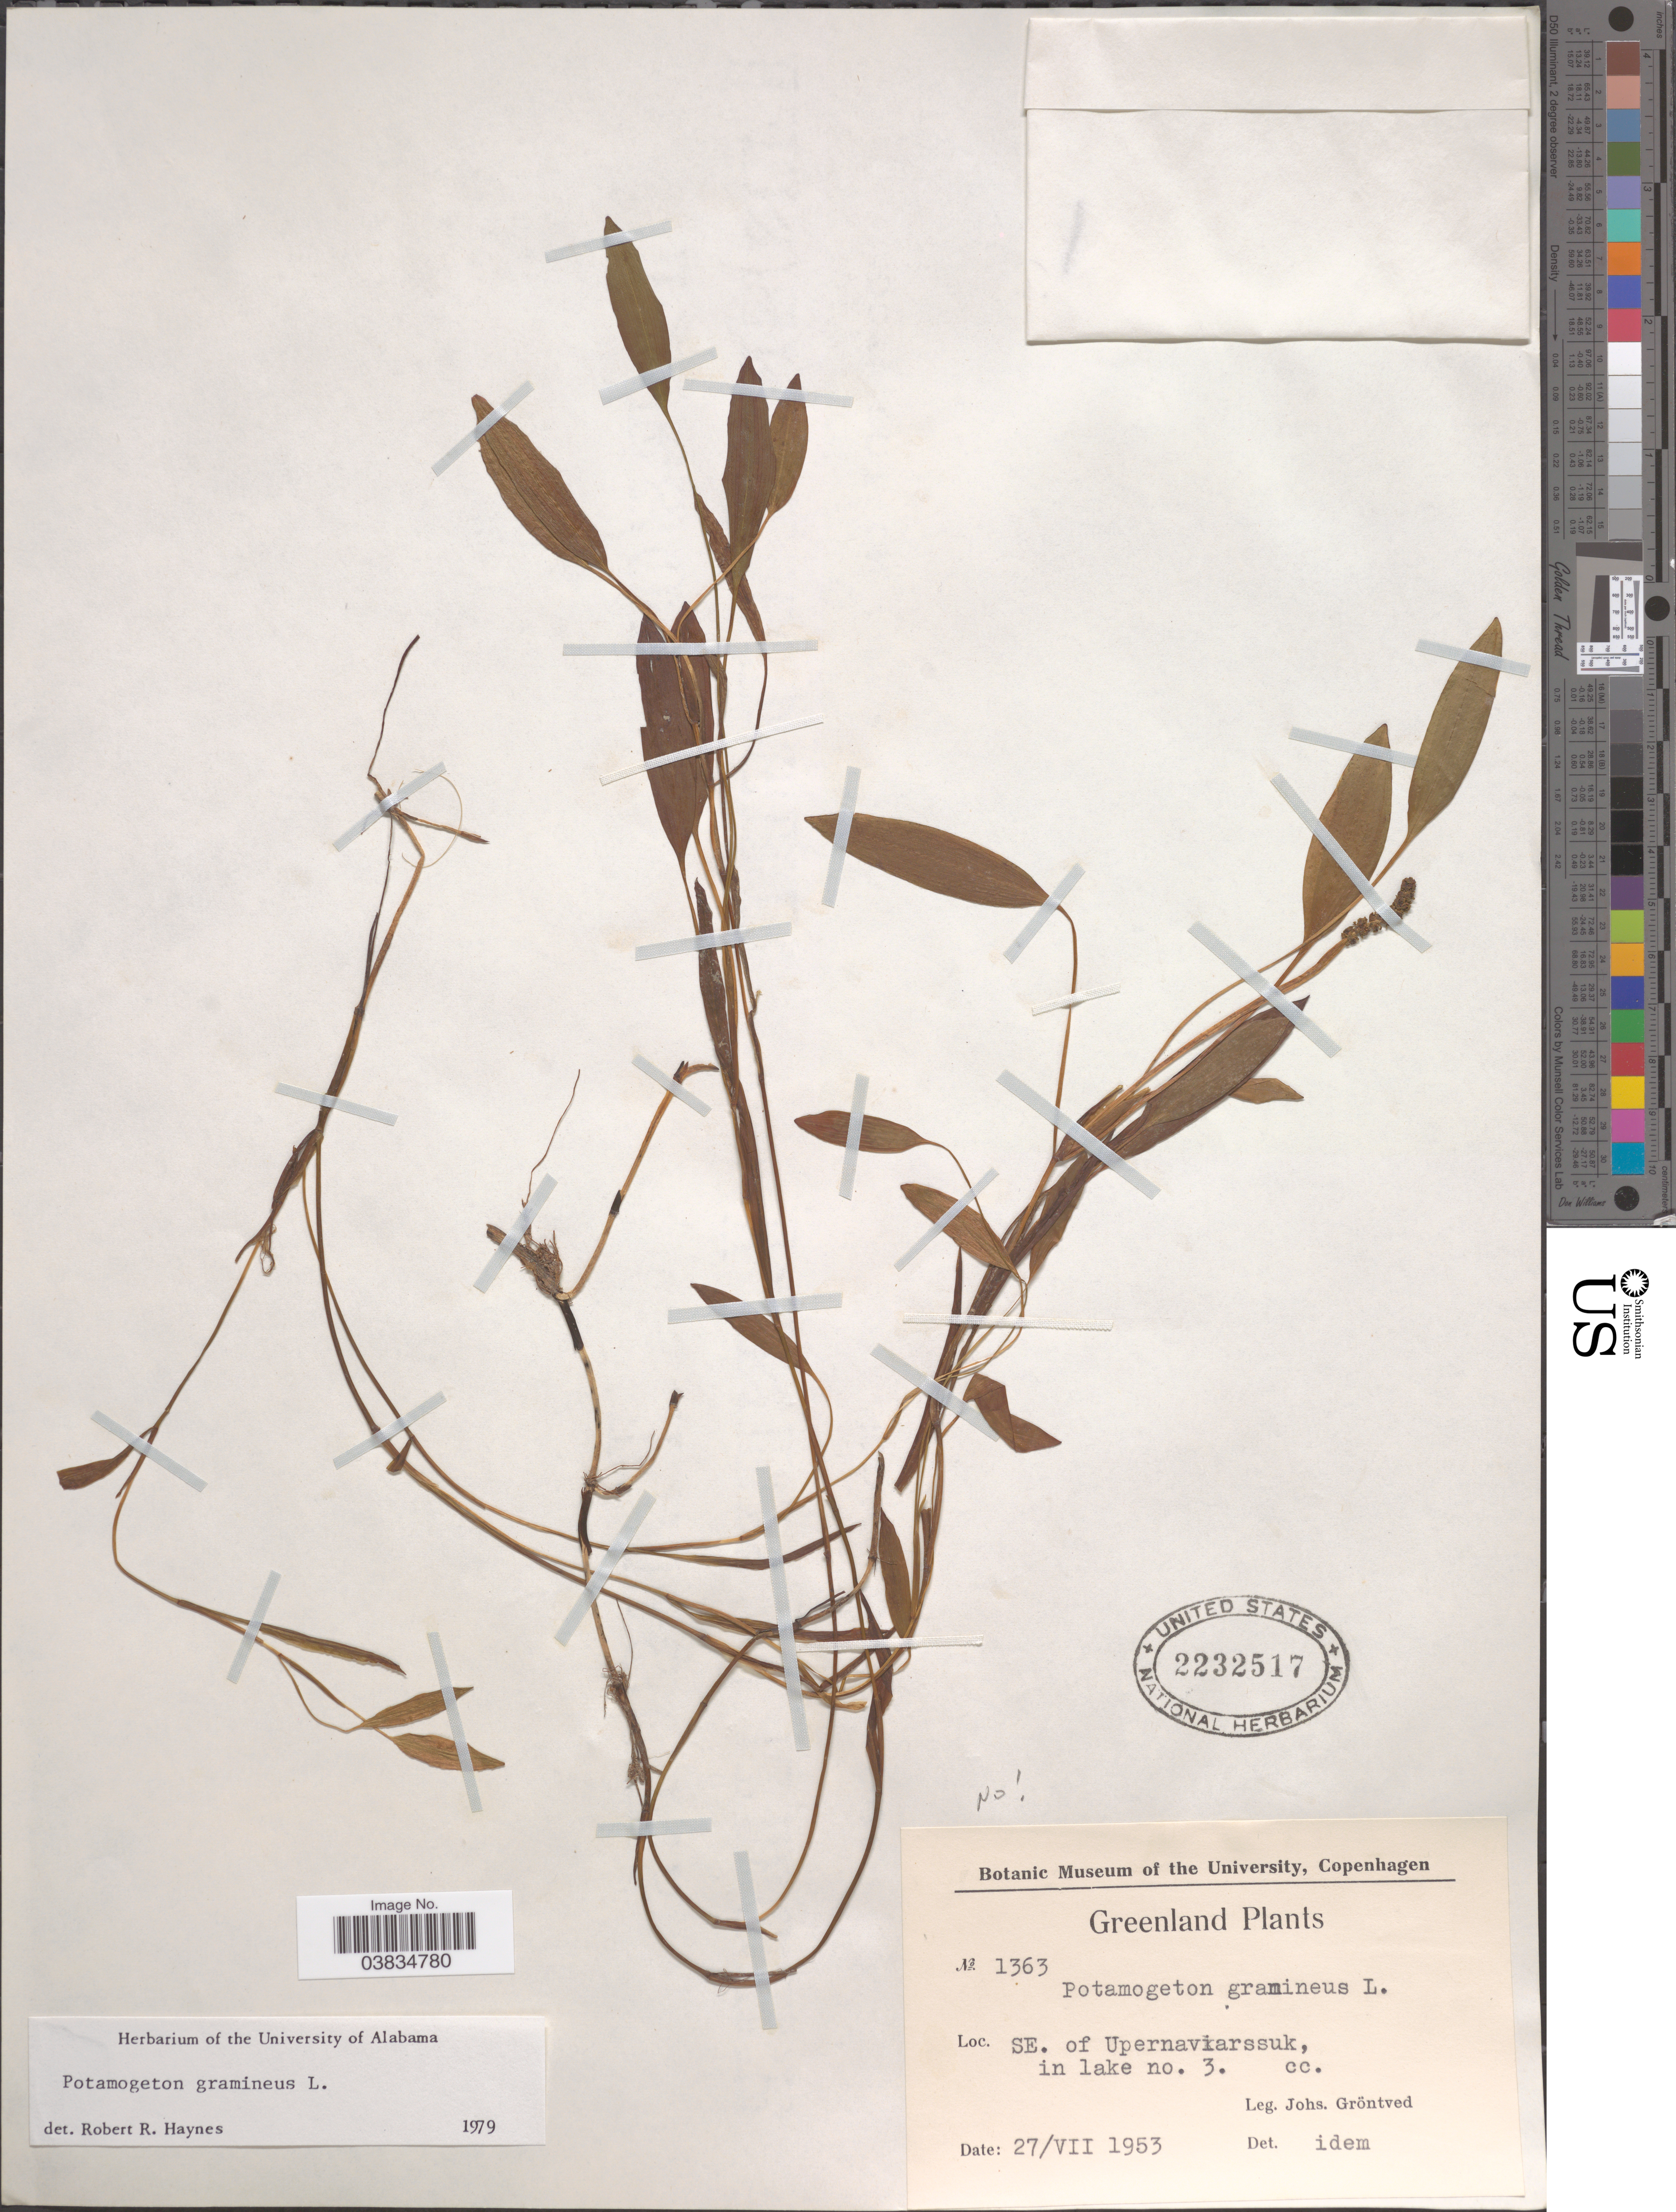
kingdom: Plantae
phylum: Tracheophyta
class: Liliopsida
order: Alismatales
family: Potamogetonaceae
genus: Potamogeton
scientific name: Potamogeton gramineus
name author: L.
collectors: J. Grontved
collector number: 1363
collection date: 1953-07-27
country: Greenland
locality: SE. of Upernavkarssuk, in lake no. 3. cc.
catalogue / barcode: US 2232517